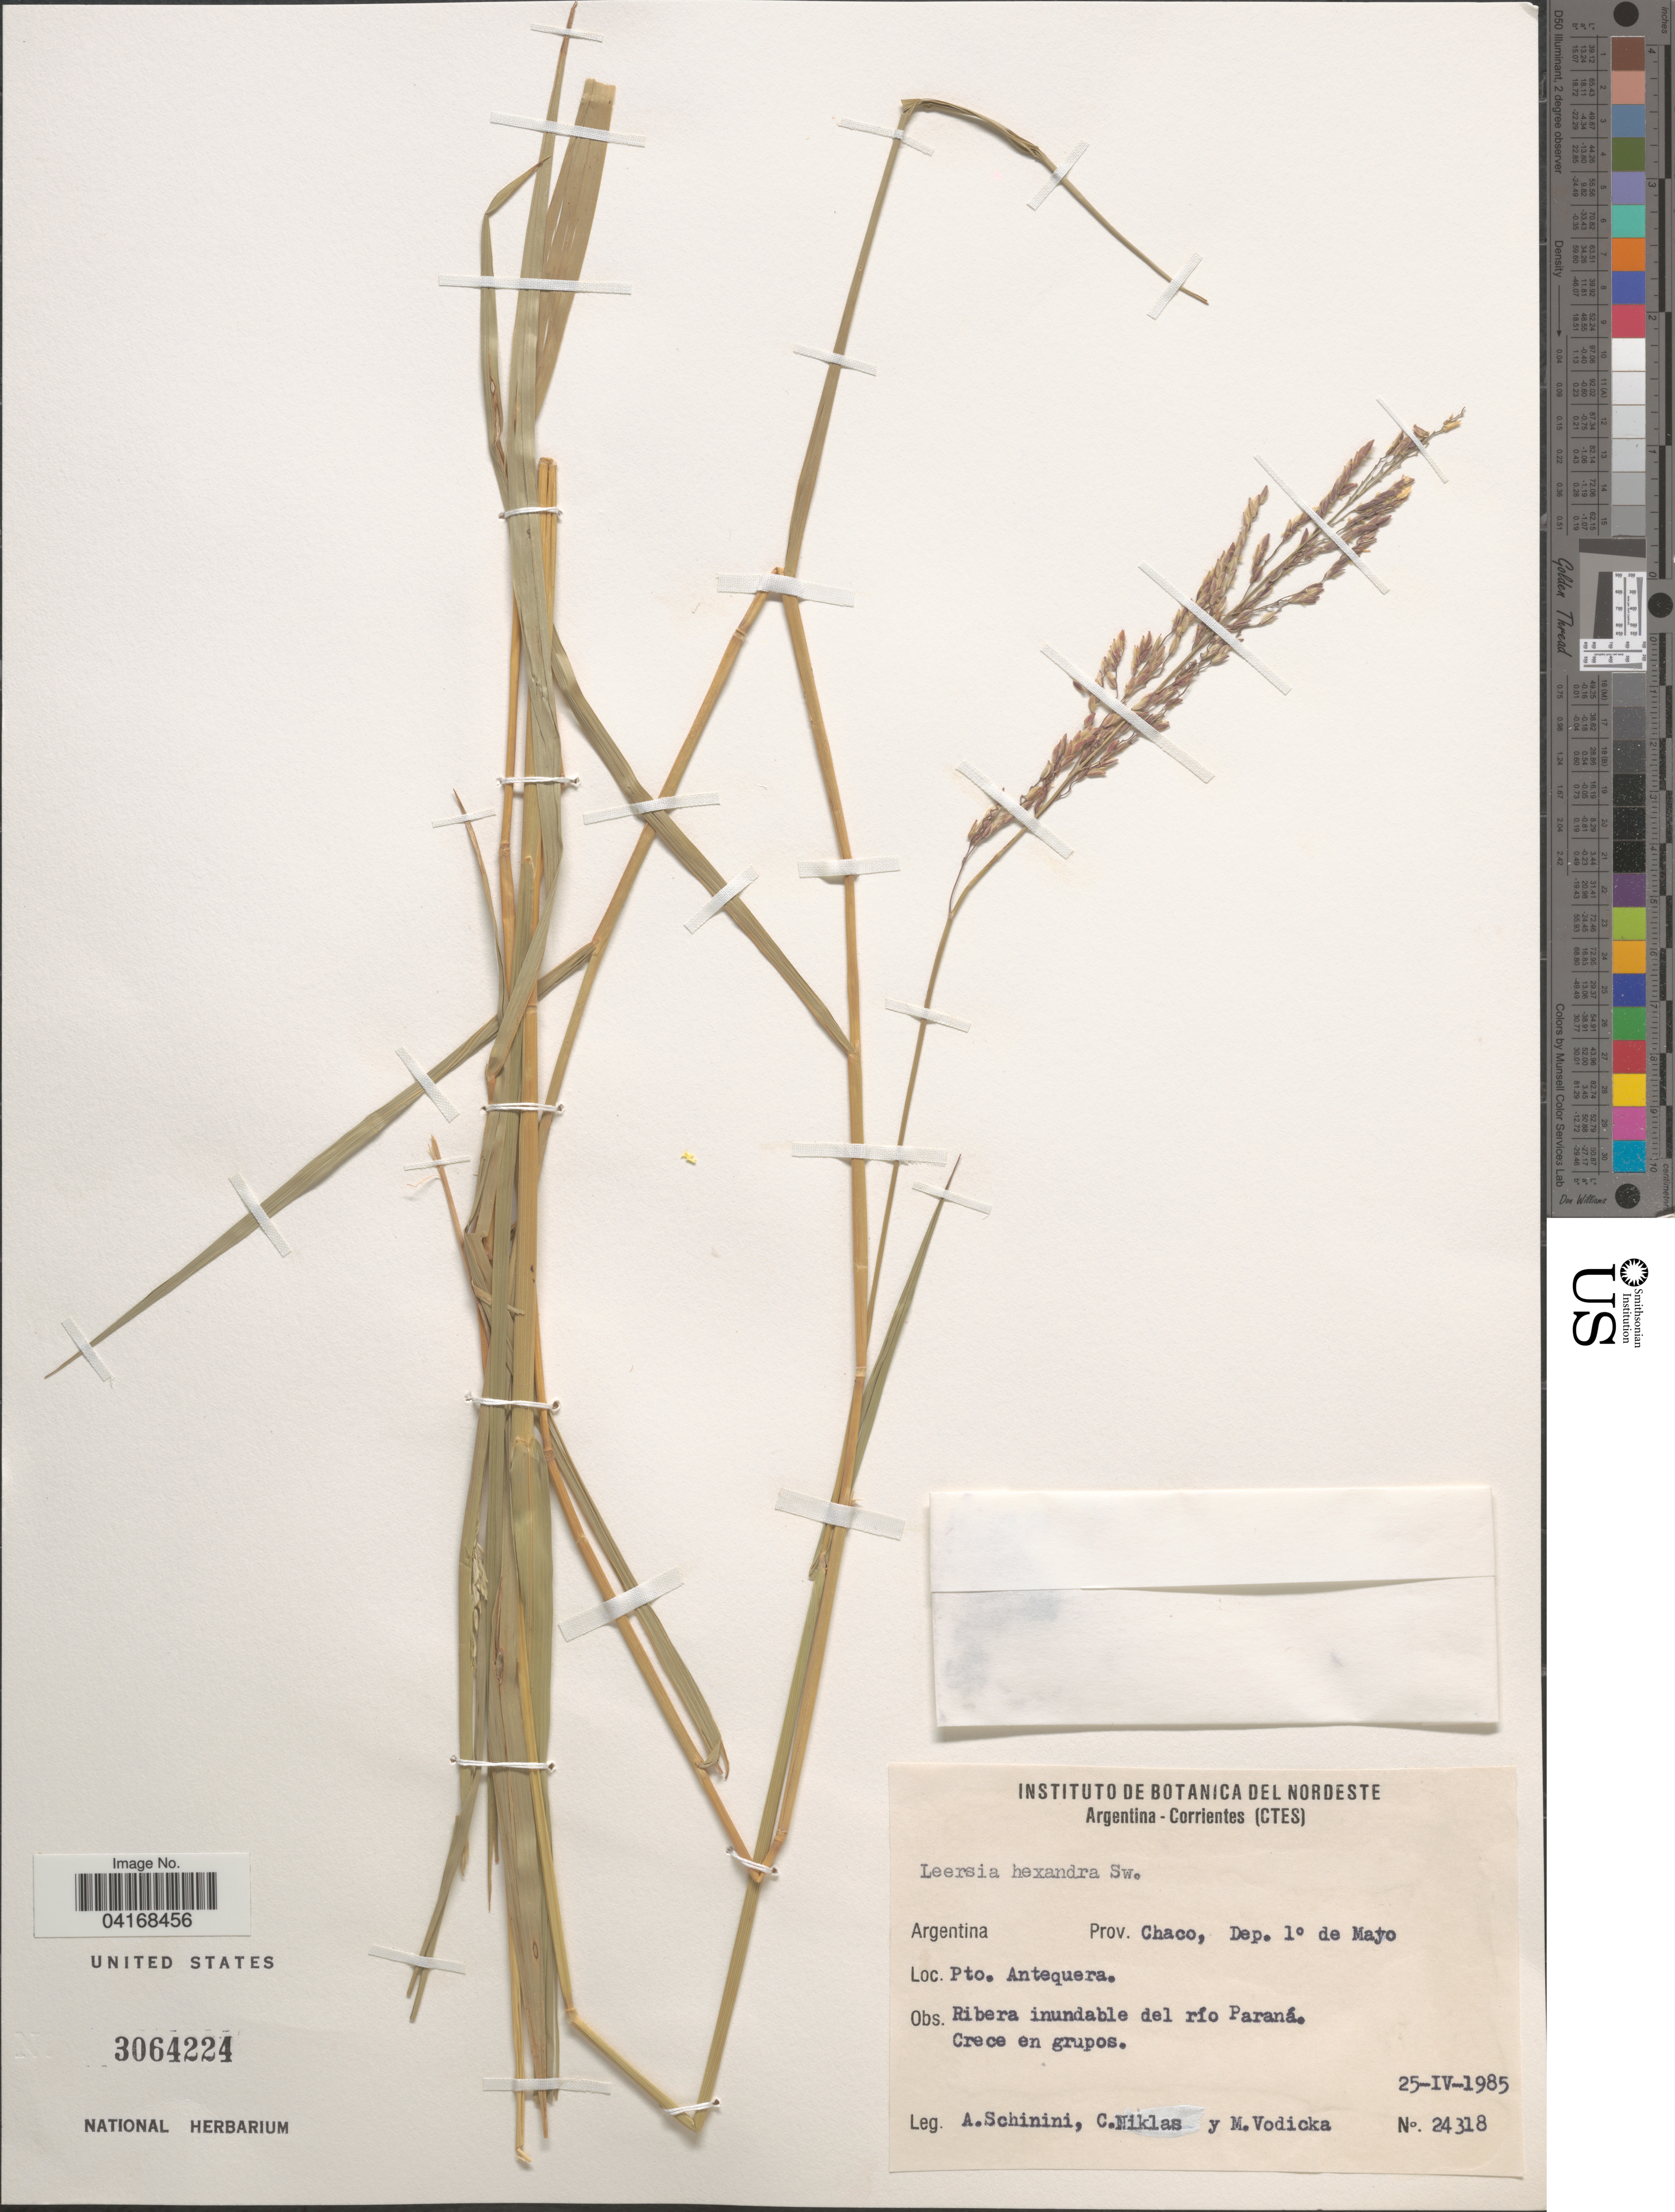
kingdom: Plantae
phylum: Tracheophyta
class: Liliopsida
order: Poales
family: Poaceae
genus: Leersia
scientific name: Leersia hexandra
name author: Sw.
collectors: A. Schinini, C. Niklas & M. Vodicka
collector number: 24318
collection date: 1985-04-25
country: Argentina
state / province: Chaco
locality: Dep. 1 de Mayo. Pto. Antequera. Ribera inundable del río Paraná.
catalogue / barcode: US 3064224